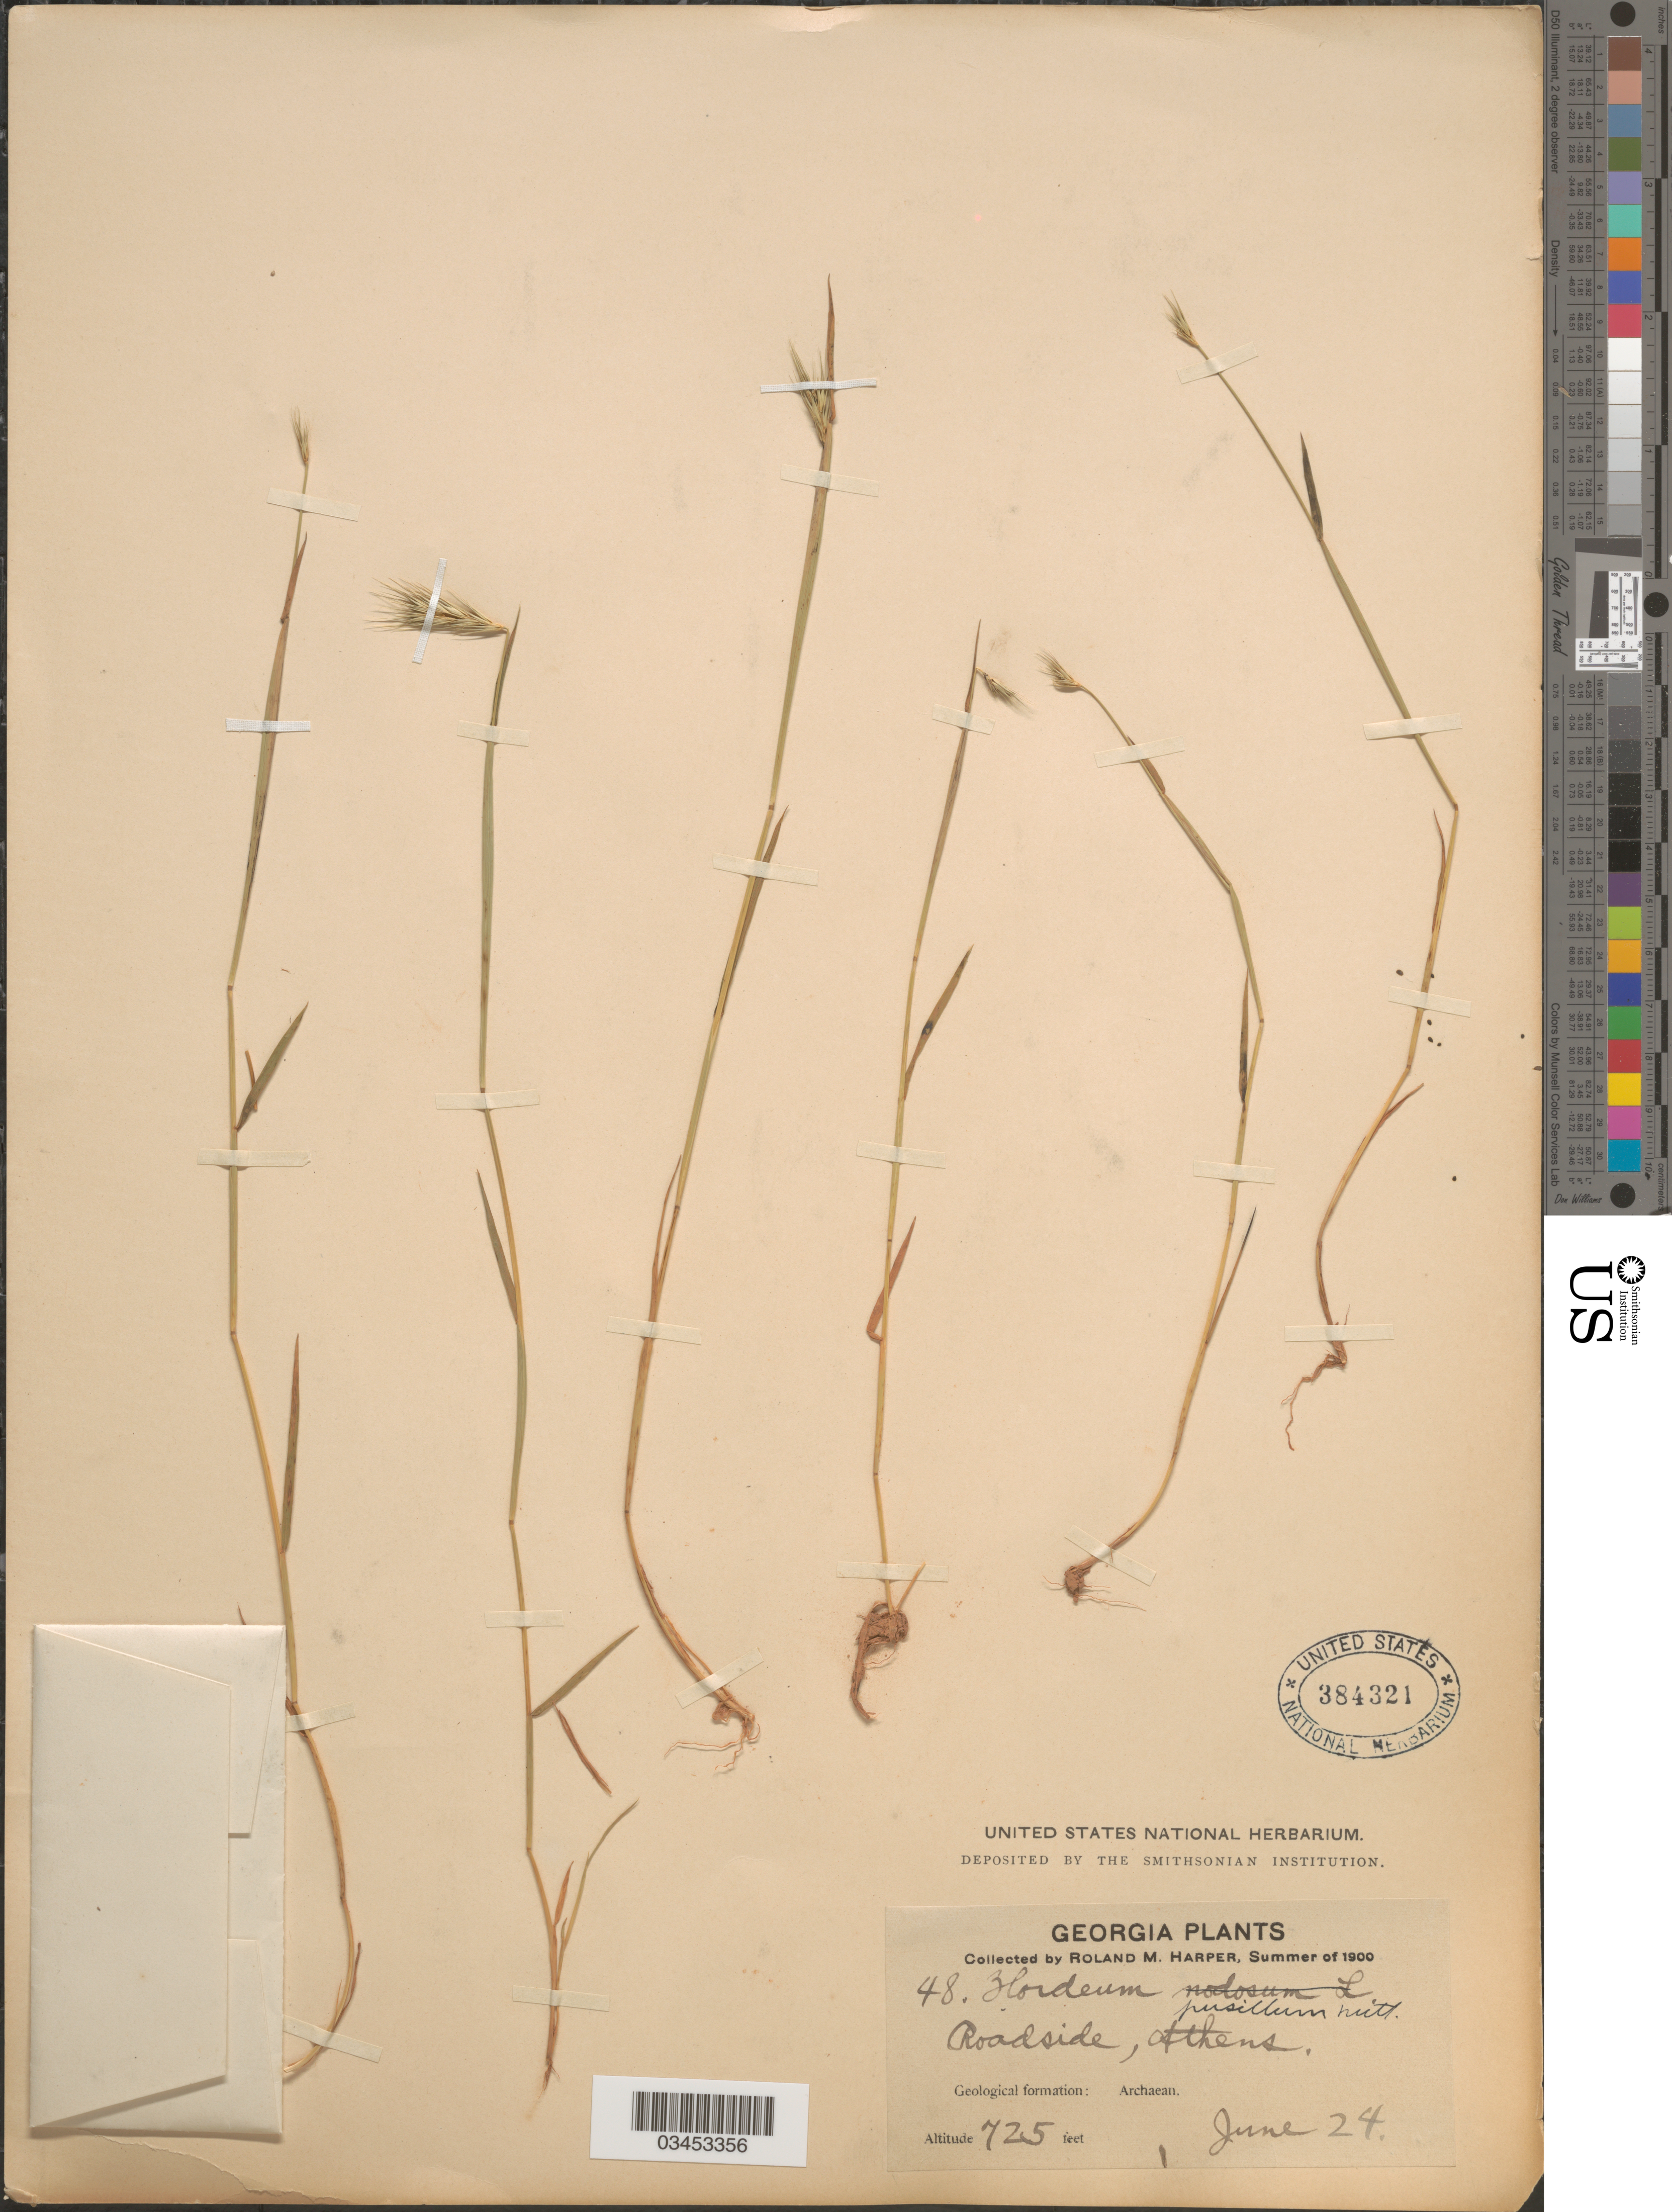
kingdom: Plantae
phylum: Tracheophyta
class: Liliopsida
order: Poales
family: Poaceae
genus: Hordeum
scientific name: Hordeum pusillum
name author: Nutt.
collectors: R. M. Harper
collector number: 48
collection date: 1900-06-24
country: United States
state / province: Georgia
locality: Athens. Geological formation: Archaean.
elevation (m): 221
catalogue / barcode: US 384321